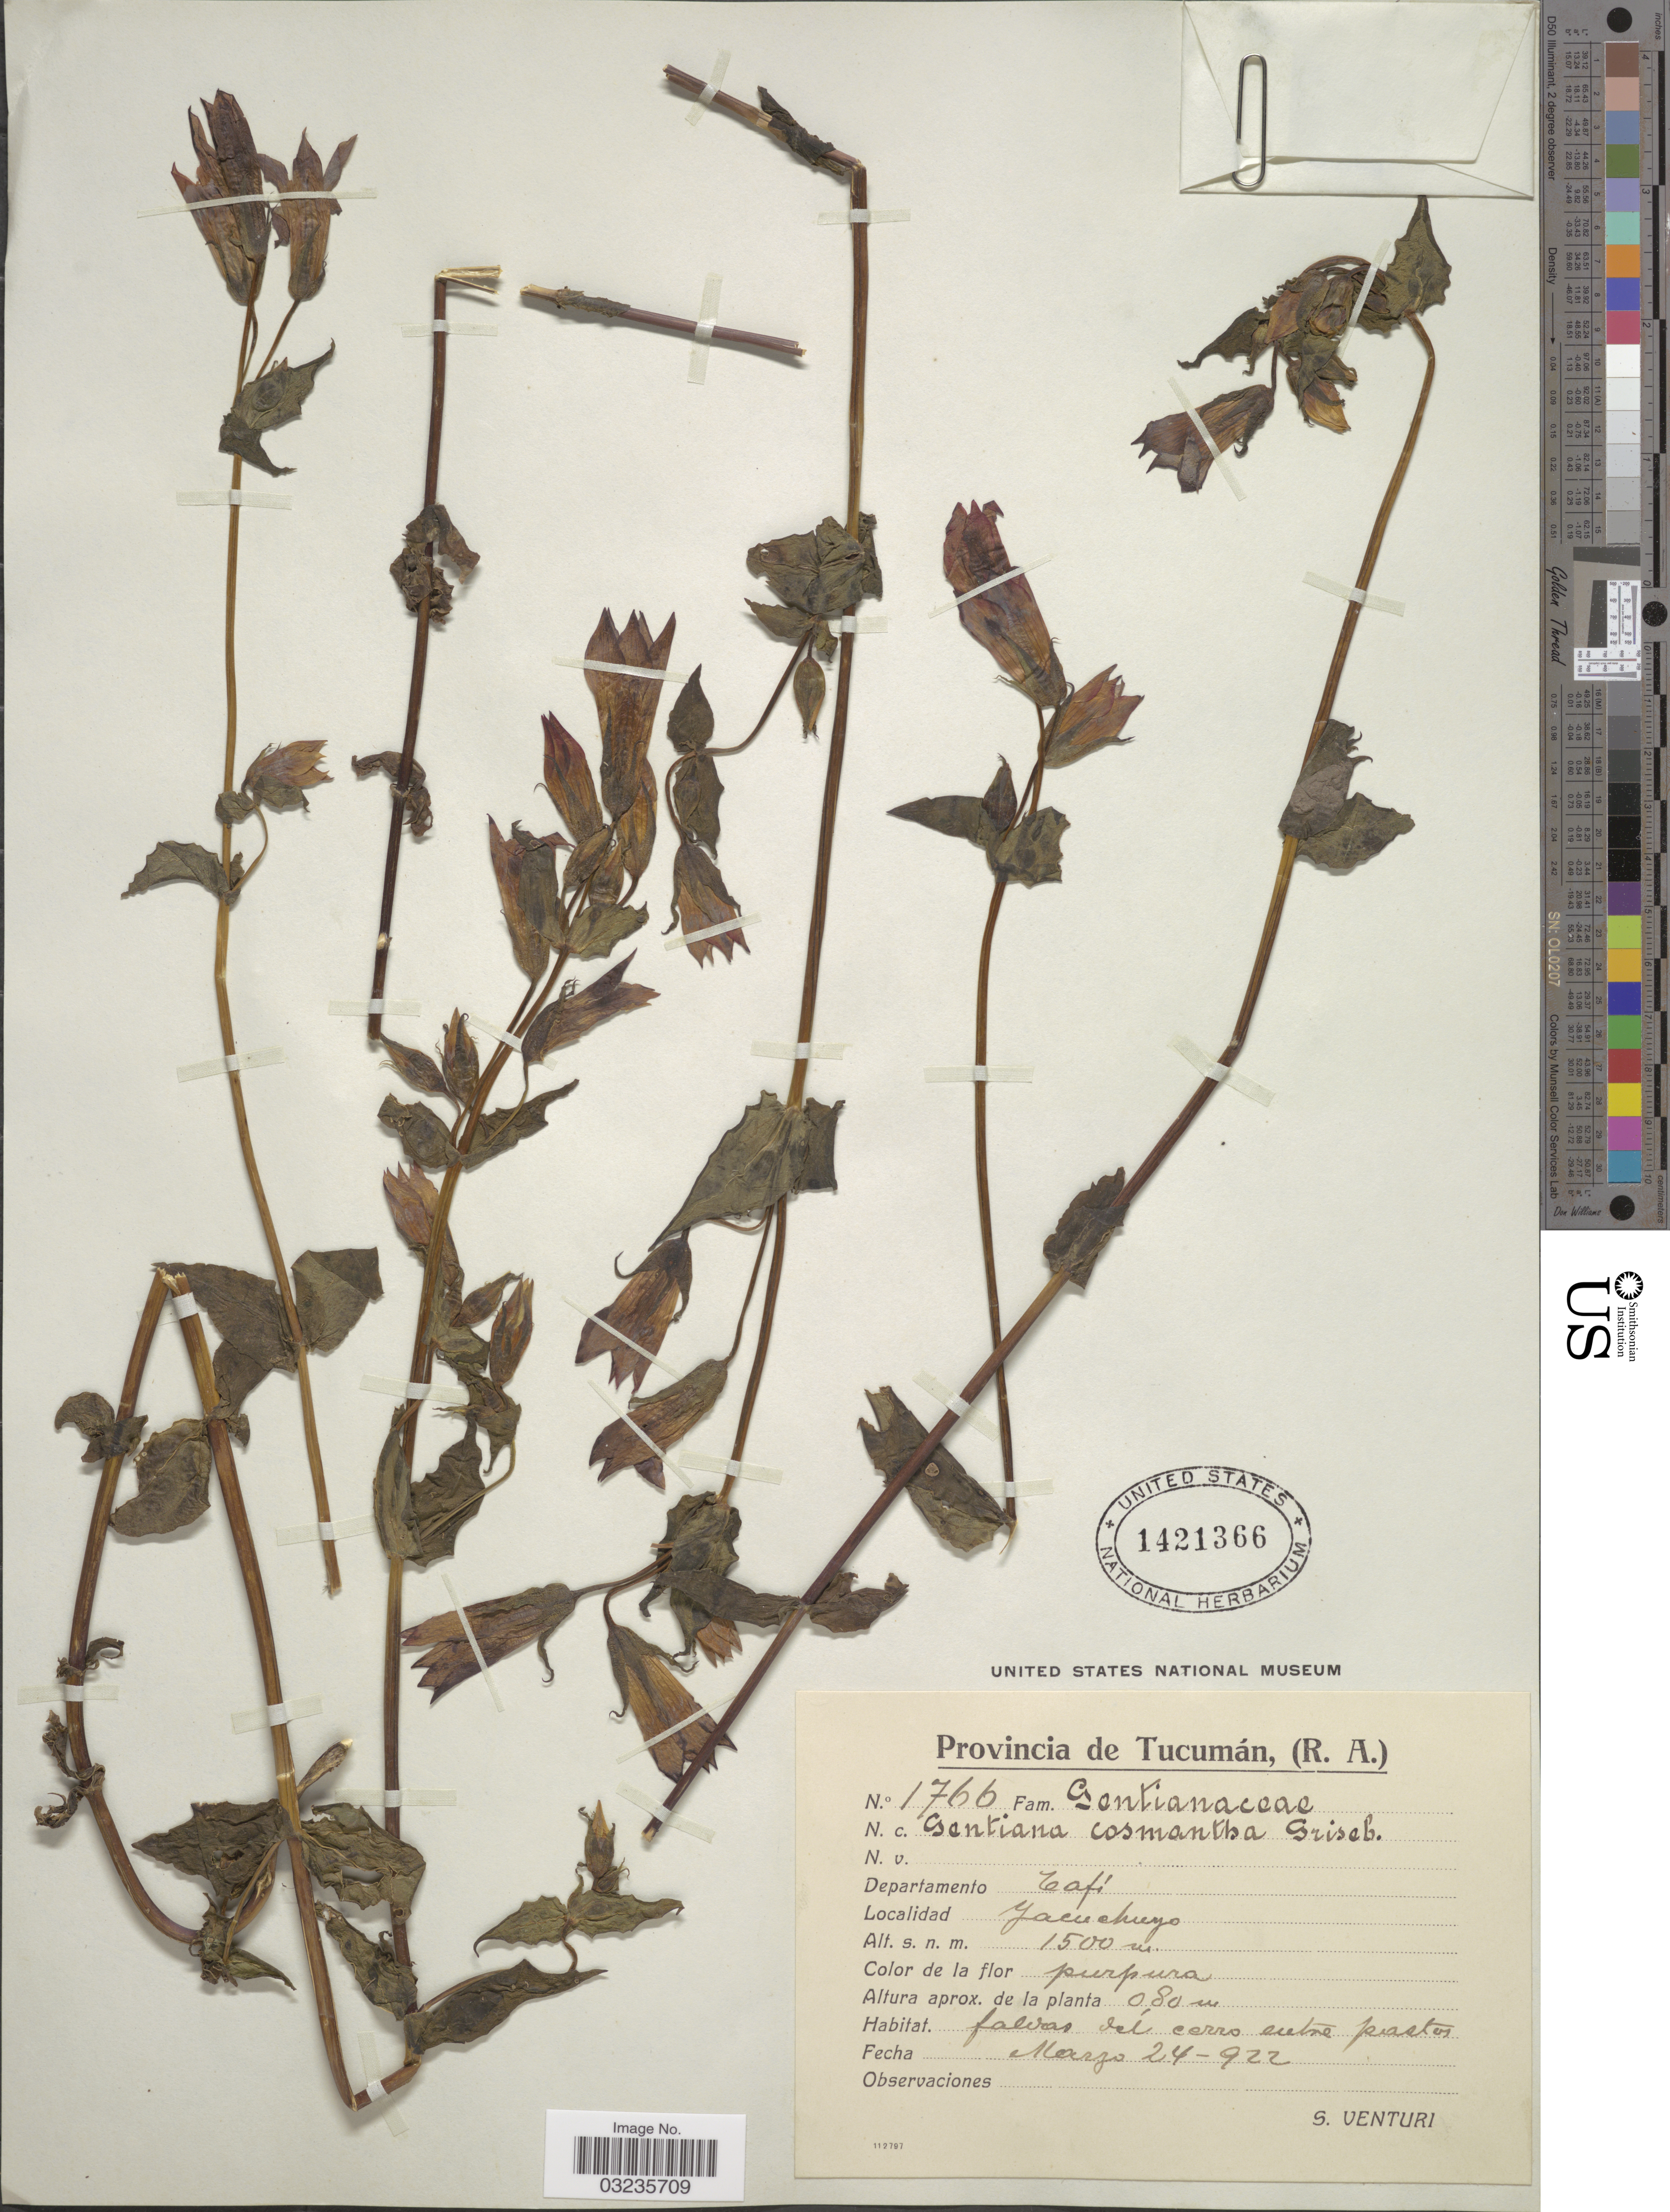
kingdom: Plantae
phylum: Tracheophyta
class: Magnoliopsida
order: Gentianales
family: Gentianaceae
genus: Gentiana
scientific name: Gentiana cosmantha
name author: Griseb.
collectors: S. Venturi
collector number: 1766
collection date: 1922-03-24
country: Argentina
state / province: Tucuman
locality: Departamento Tafi. Yacuchuyo.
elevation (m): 1500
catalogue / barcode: US 1421366